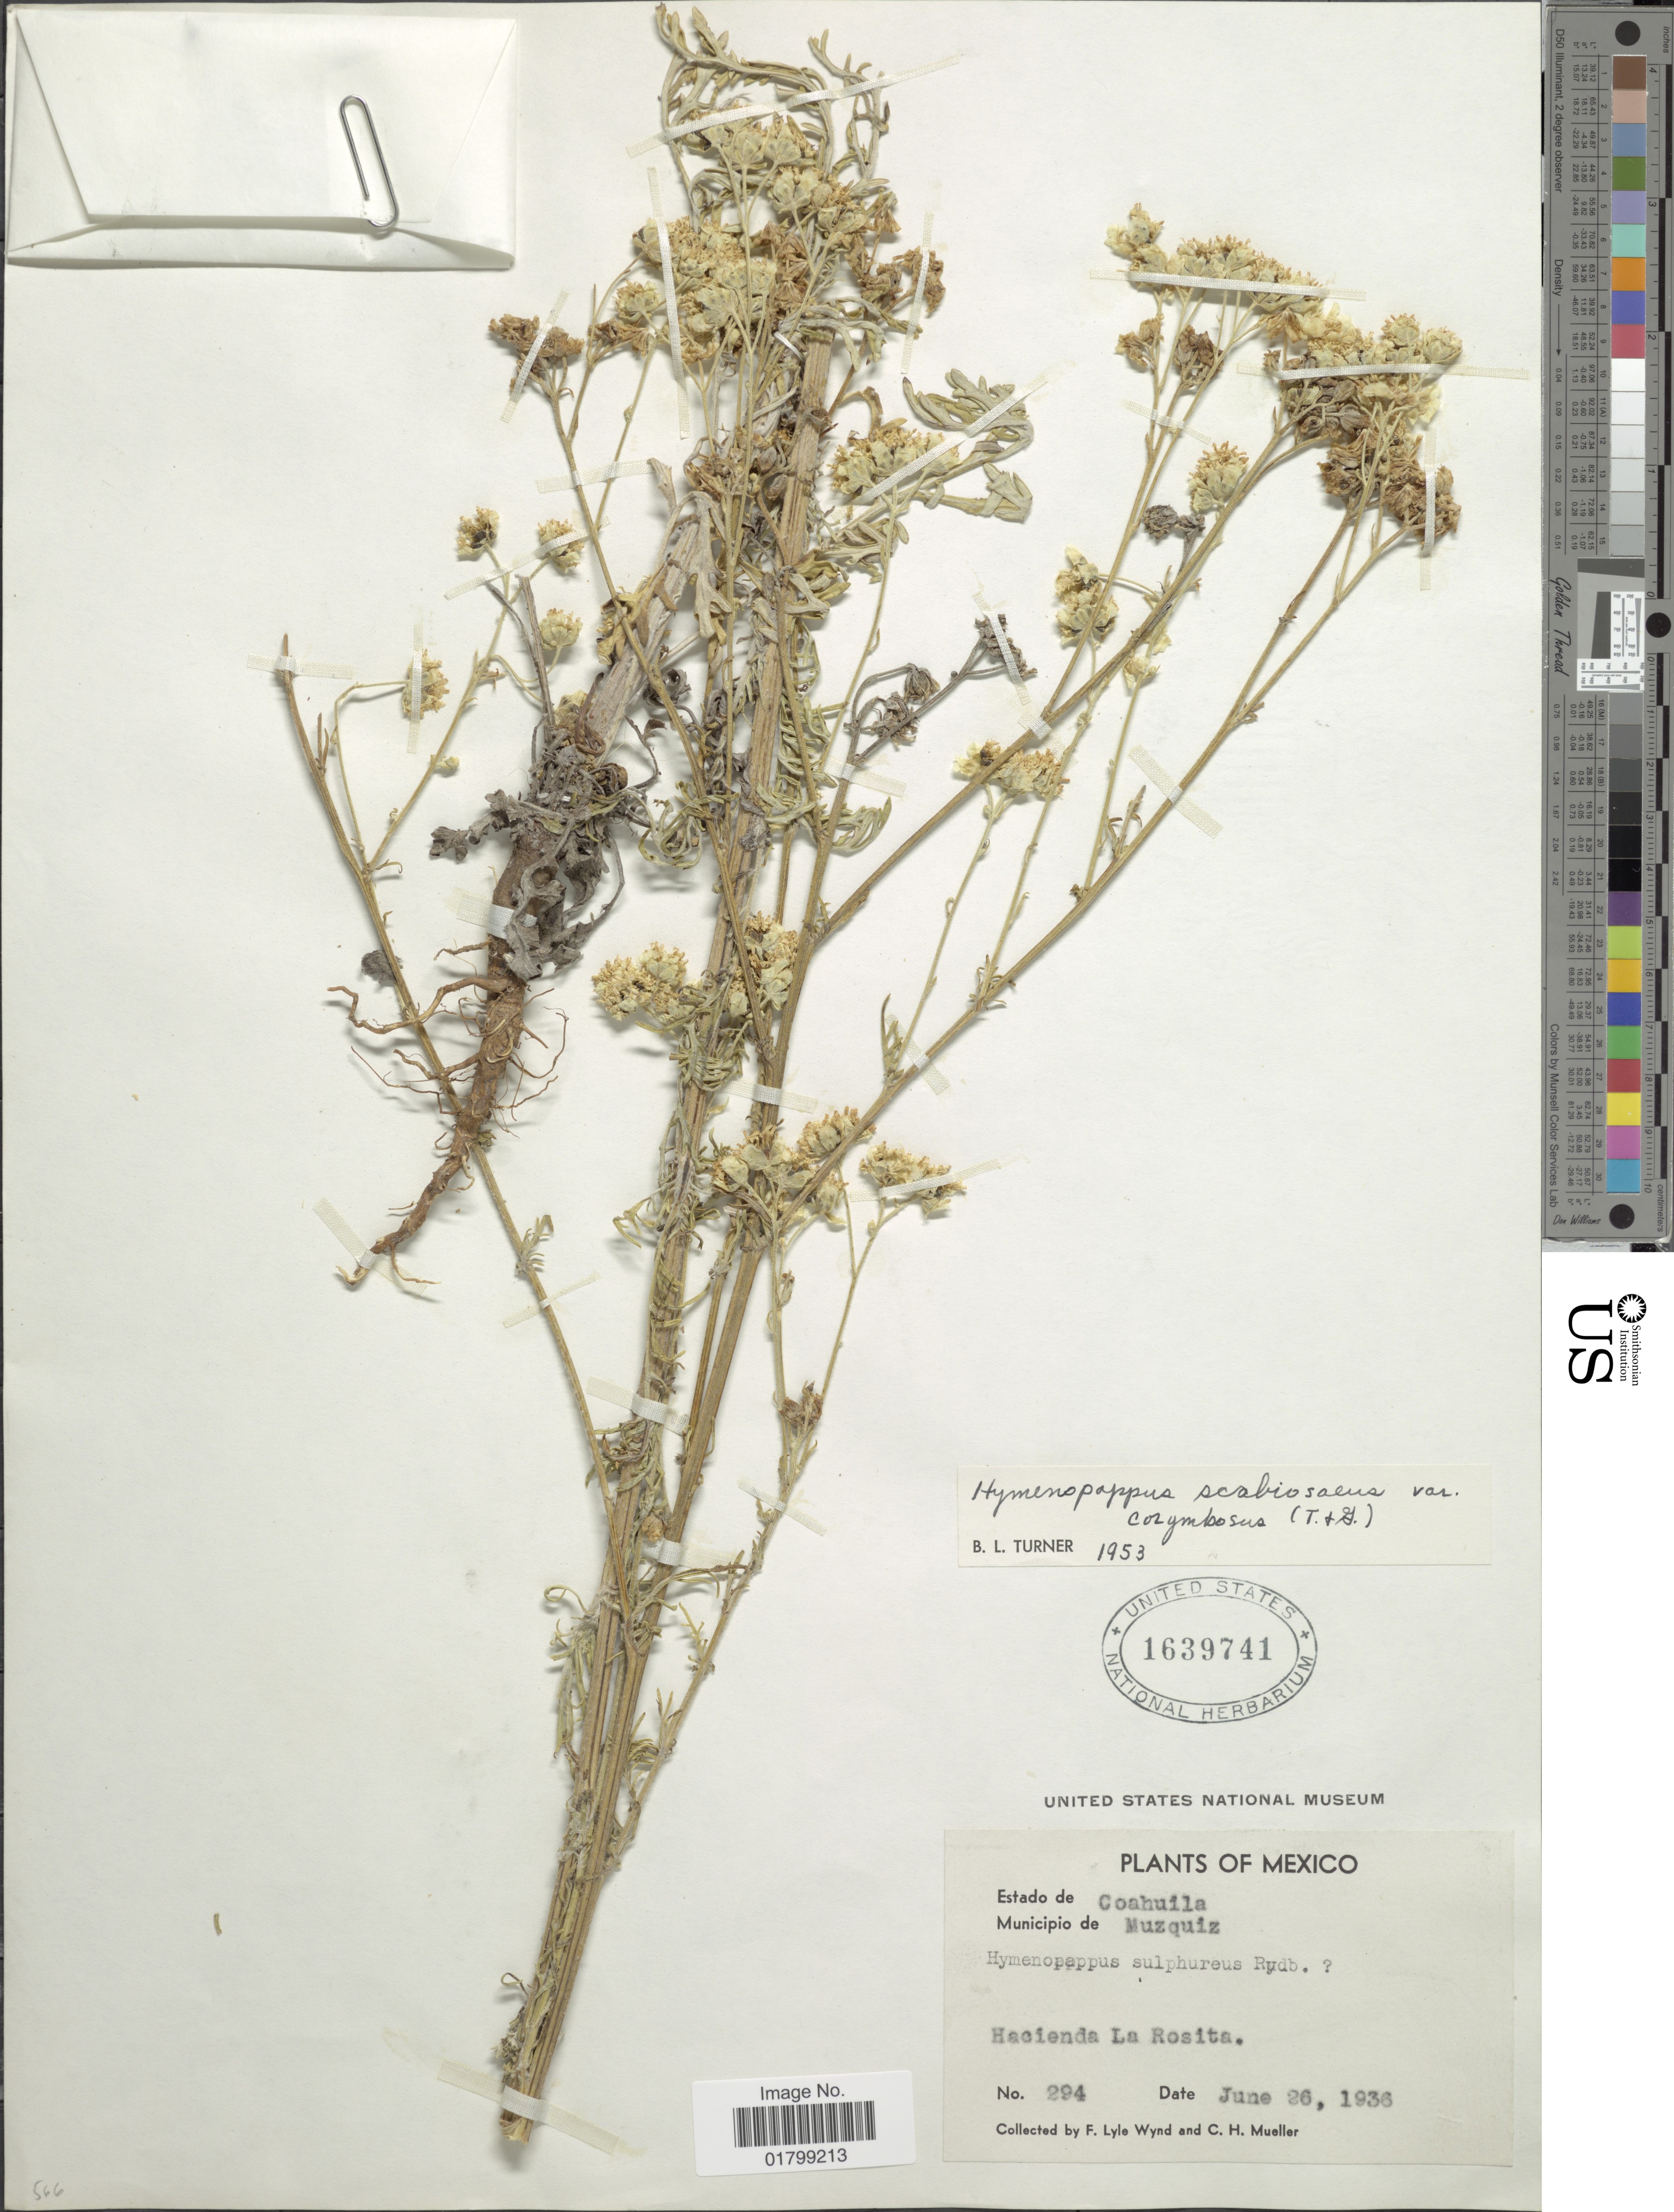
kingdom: Plantae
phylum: Tracheophyta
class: Magnoliopsida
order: Asterales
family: Asteraceae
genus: Hymenopappus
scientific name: Hymenopappus scabiosaeus var. corymbosus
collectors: F. L. Wynd & C. H. Mueller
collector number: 294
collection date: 1936-06-26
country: Mexico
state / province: Coahuila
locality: Municipio de Muzquiz, Hacienda La Rosita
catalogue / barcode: US 1639741